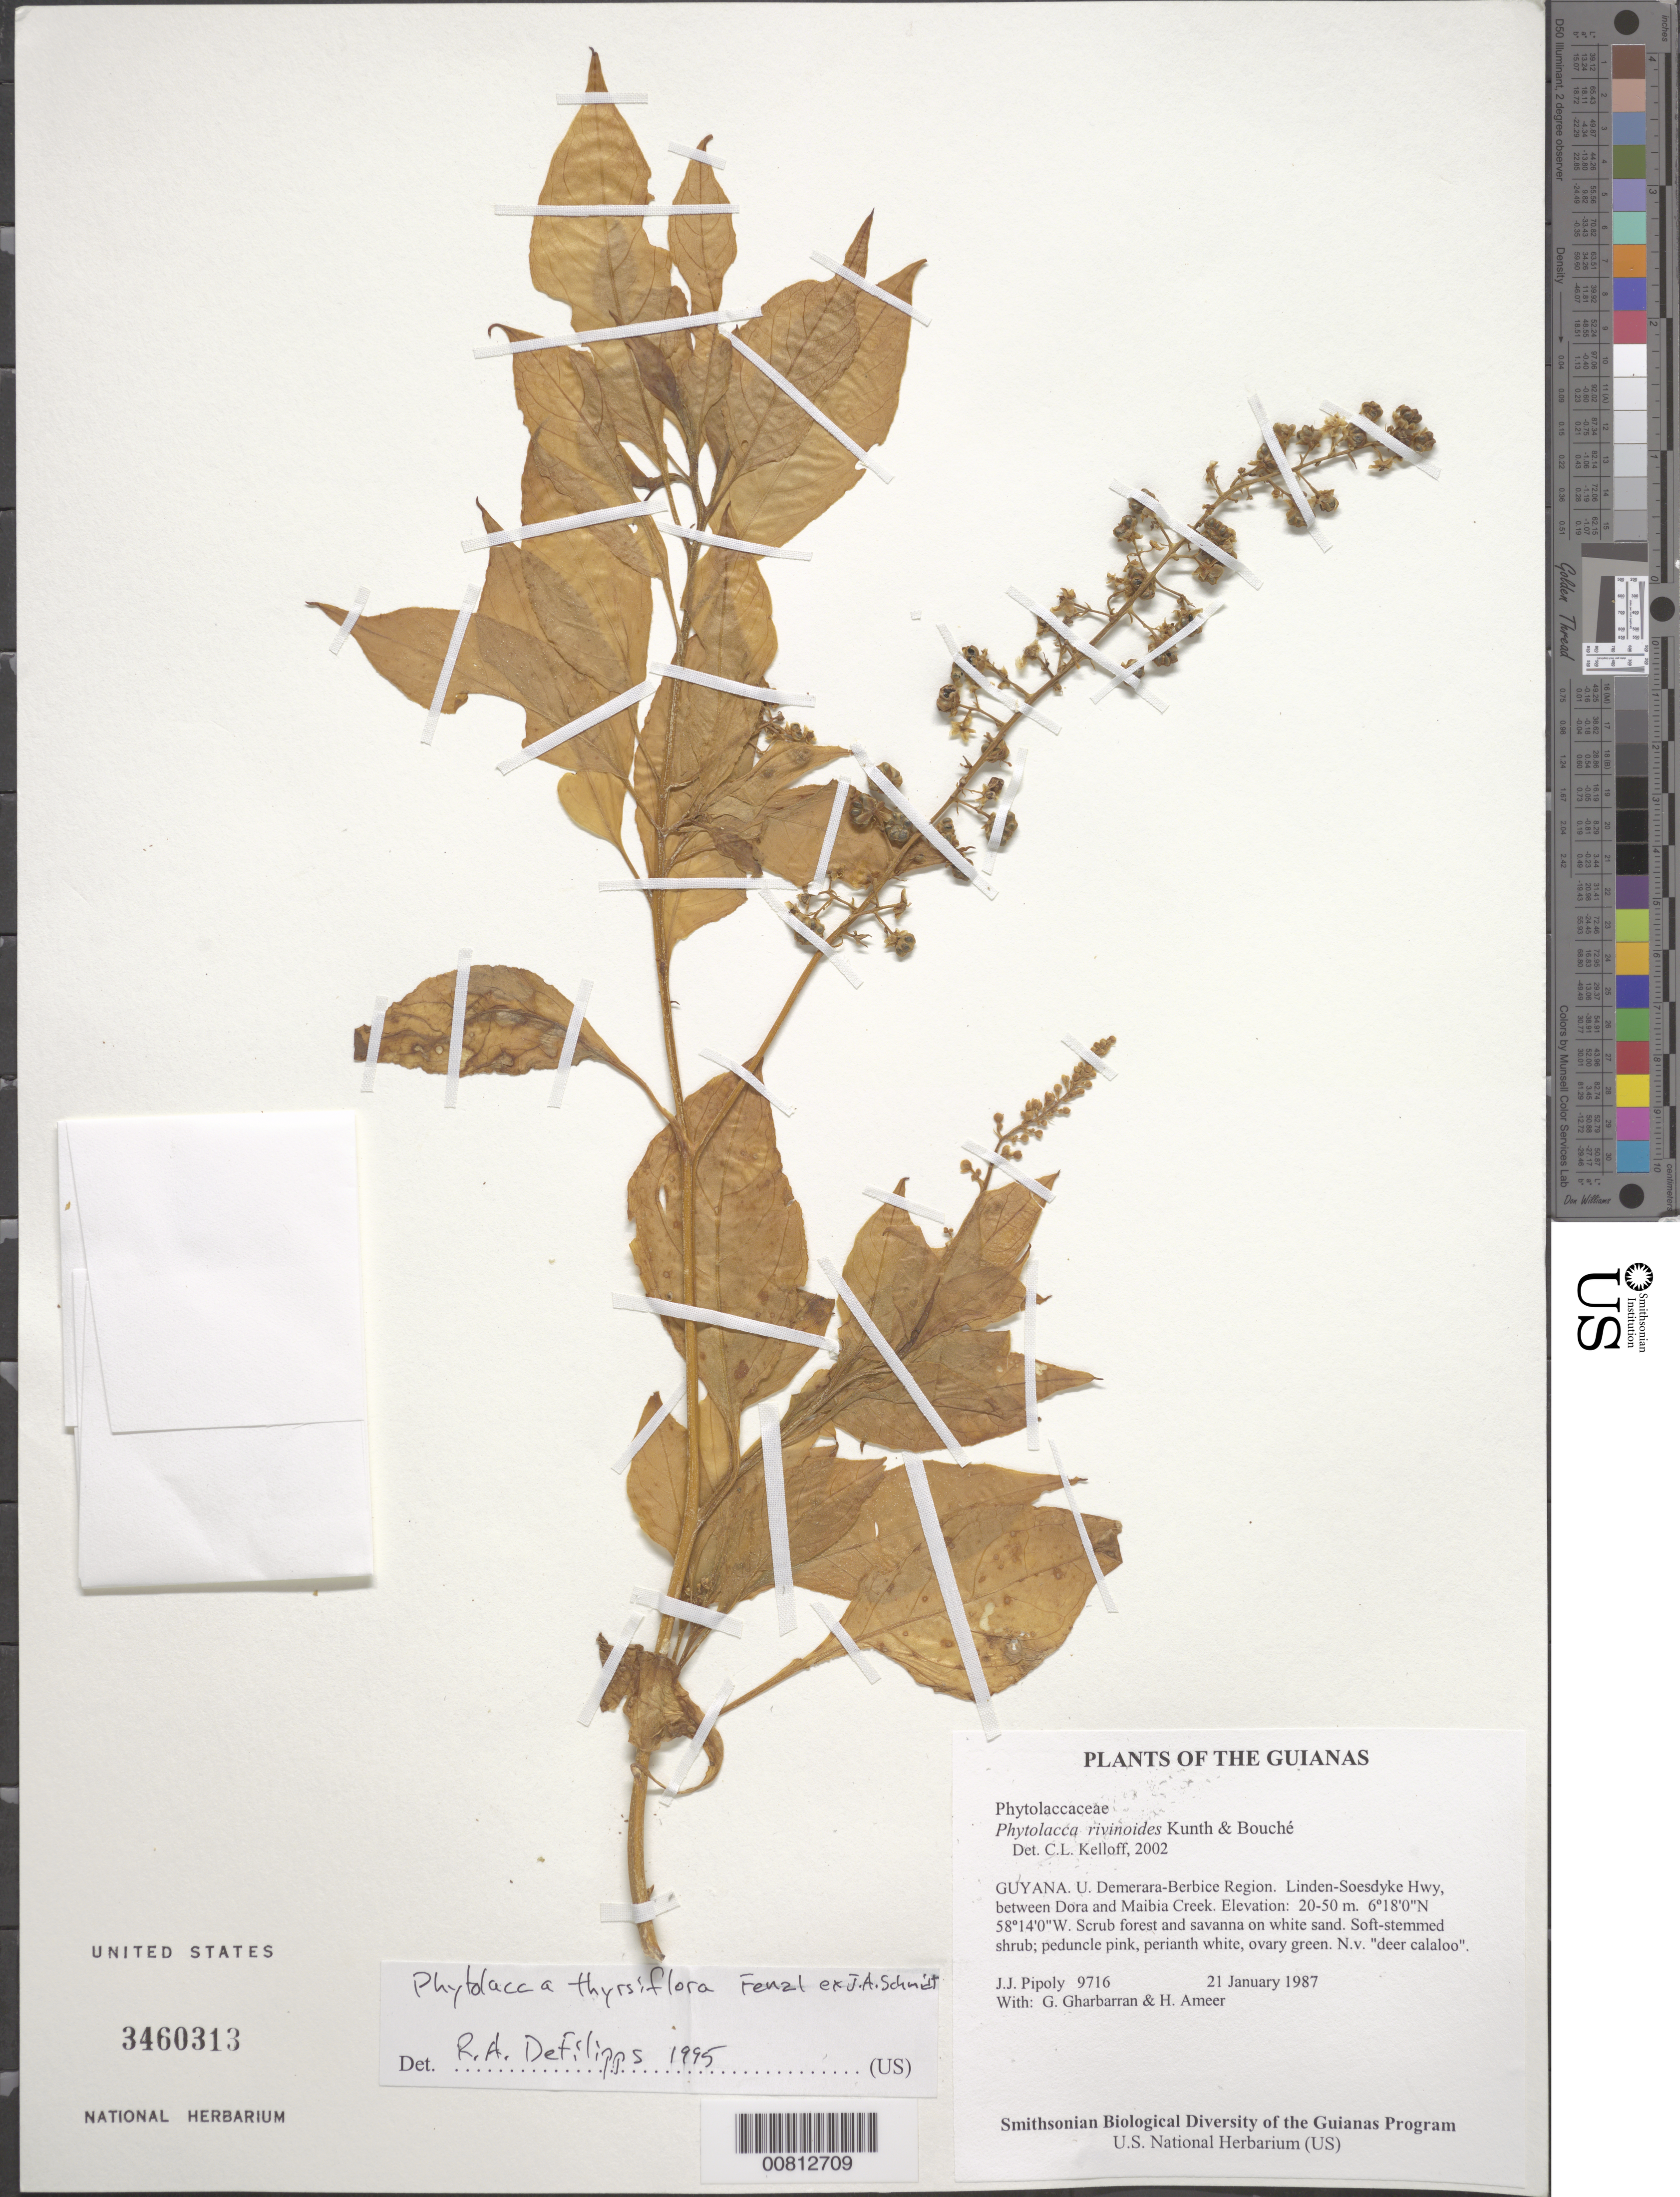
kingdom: Plantae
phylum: Tracheophyta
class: Magnoliopsida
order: Caryophyllales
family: Phytolaccaceae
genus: Phytolacca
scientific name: Phytolacca thyrsiflora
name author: Fenzl ex J.A. Schmidt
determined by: DeFilipps, R. A.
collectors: J. J. Pipoly, G. Gharbarran & H. Ameer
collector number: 9716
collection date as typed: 21 January 1987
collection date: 1987-01-21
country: Guyana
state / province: U. Demerara-Berbice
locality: Linden-Soesdyke Hwy, between Dora and Maibia Creek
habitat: Scrub forest and savanna on white sand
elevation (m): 20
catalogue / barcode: US 3460313